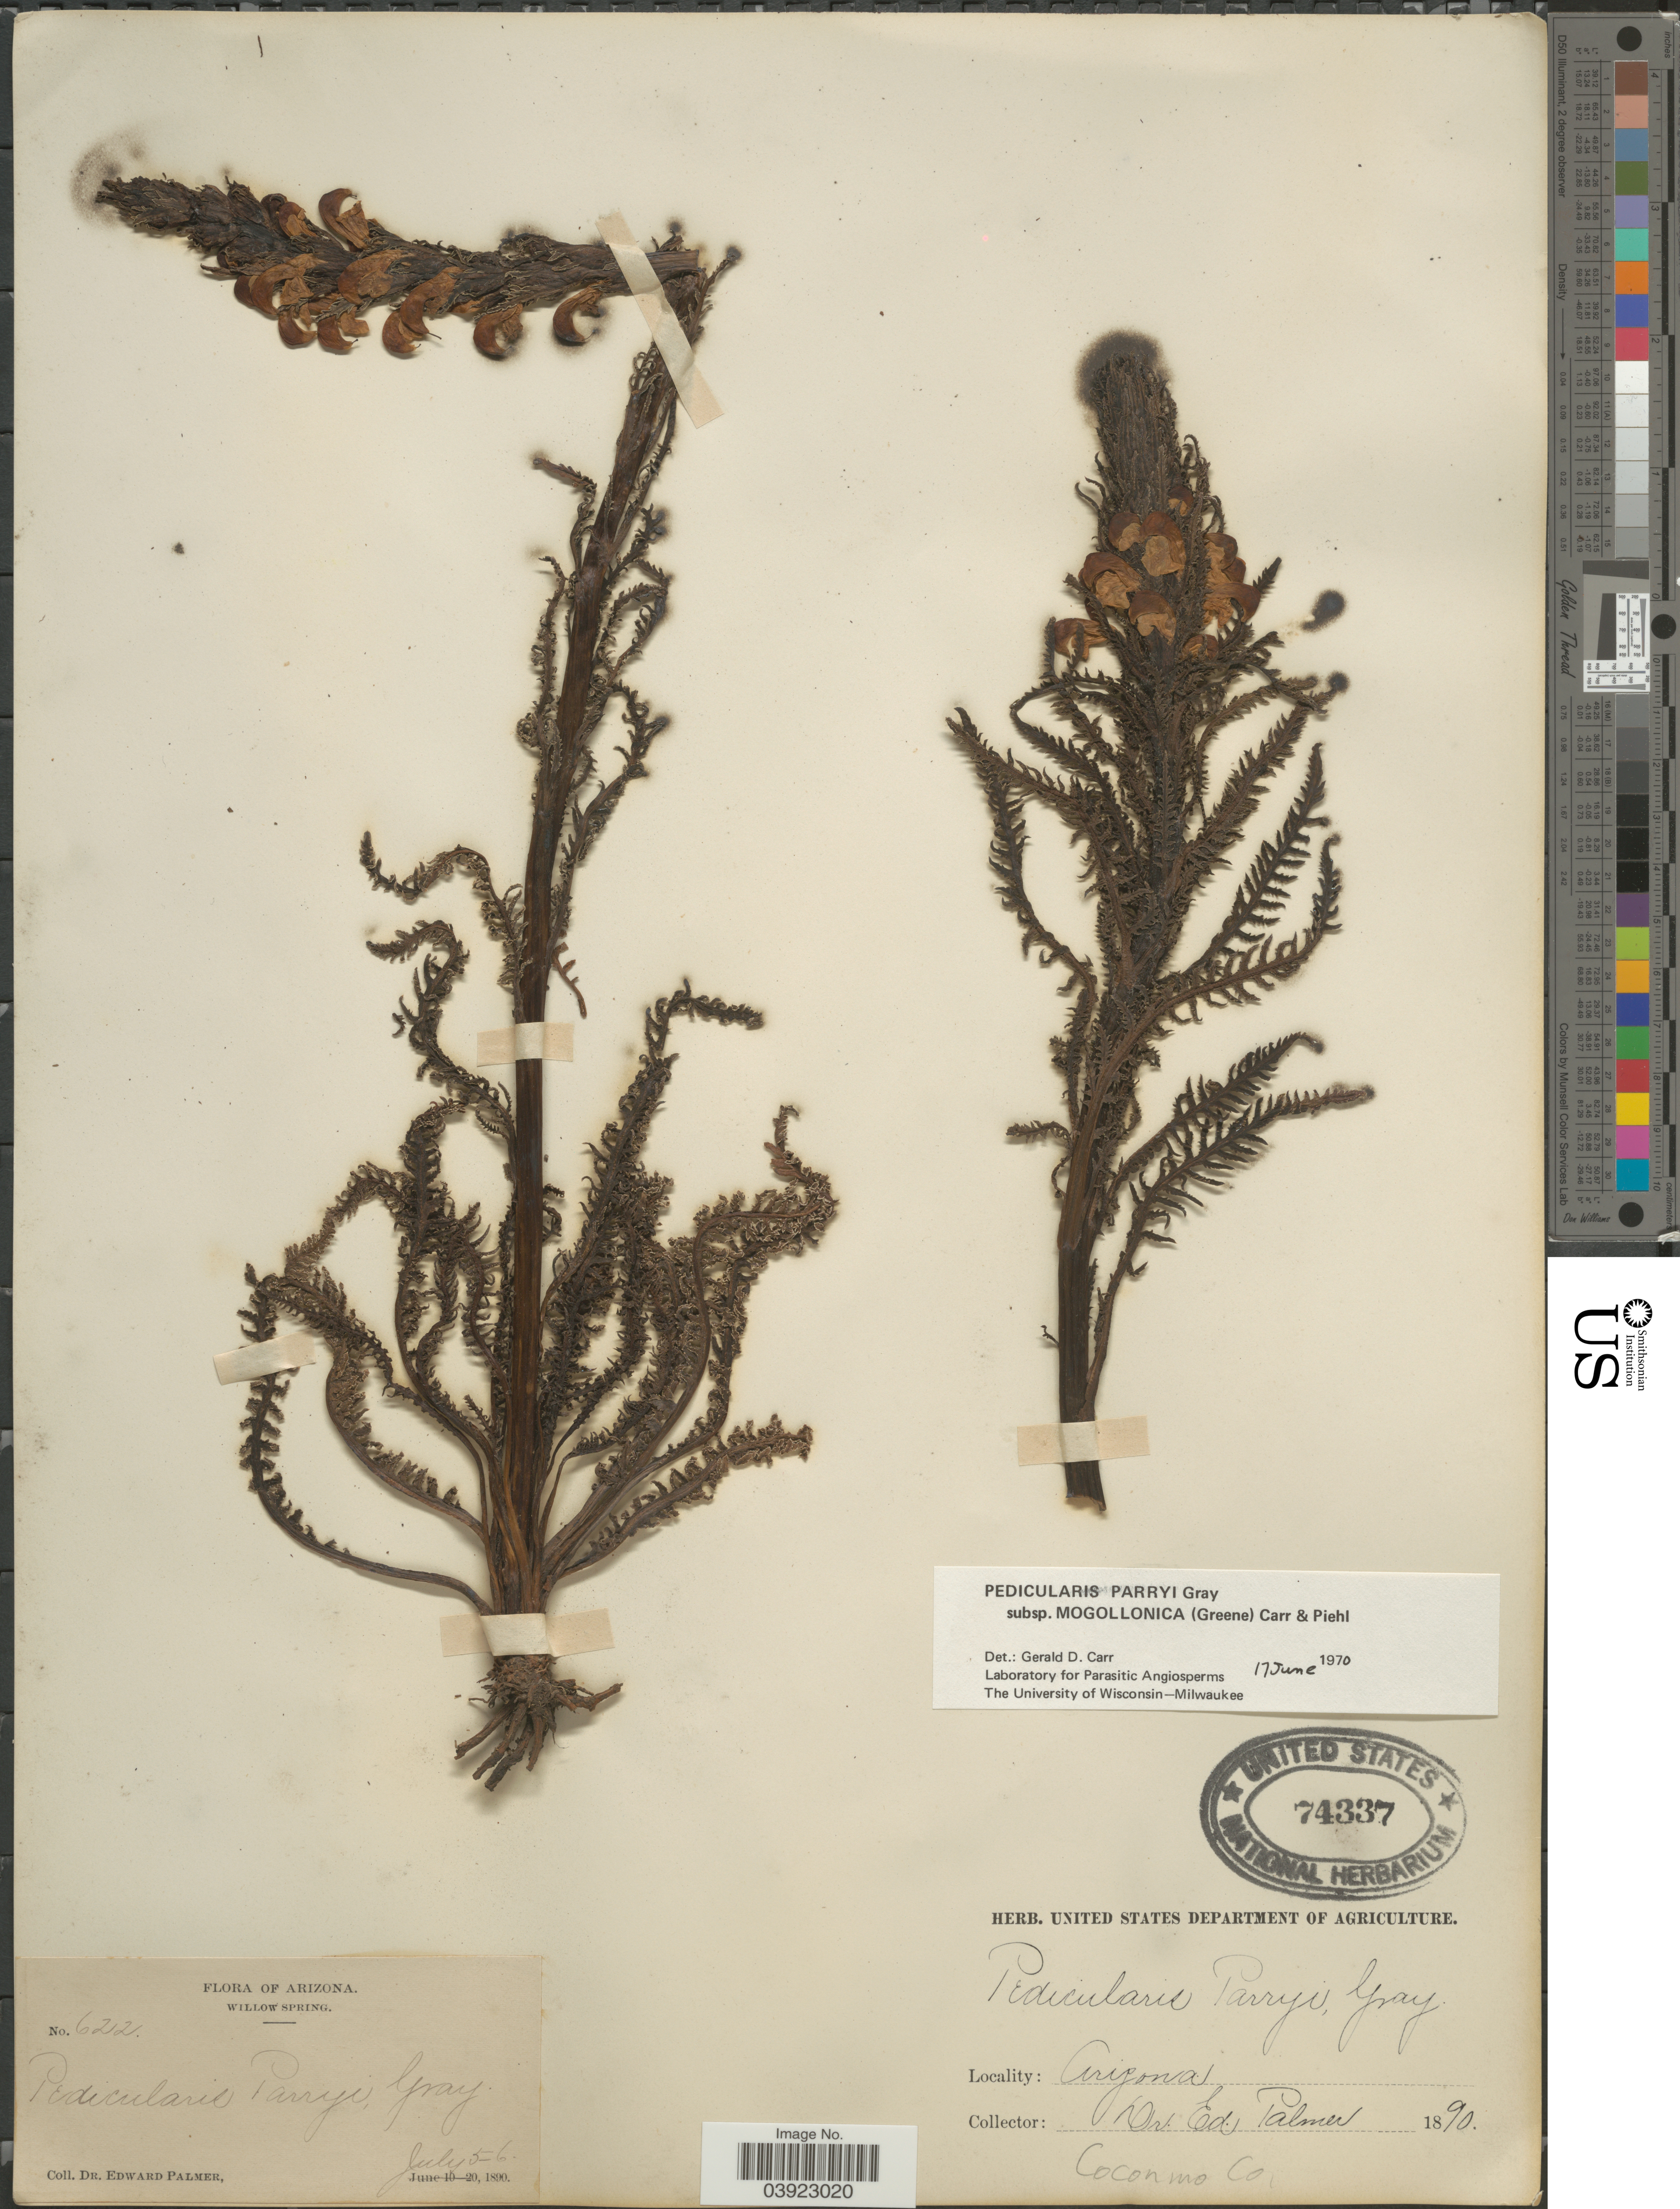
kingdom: Plantae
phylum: Tracheophyta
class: Magnoliopsida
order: Lamiales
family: Orobanchaceae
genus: Pedicularis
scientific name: Pedicularis parryi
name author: A. Gray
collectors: E. Palmer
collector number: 622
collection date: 1890-07-05/1890-07-06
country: United States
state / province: Arizona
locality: Willow Spring. Coconino Co.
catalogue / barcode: US 74337